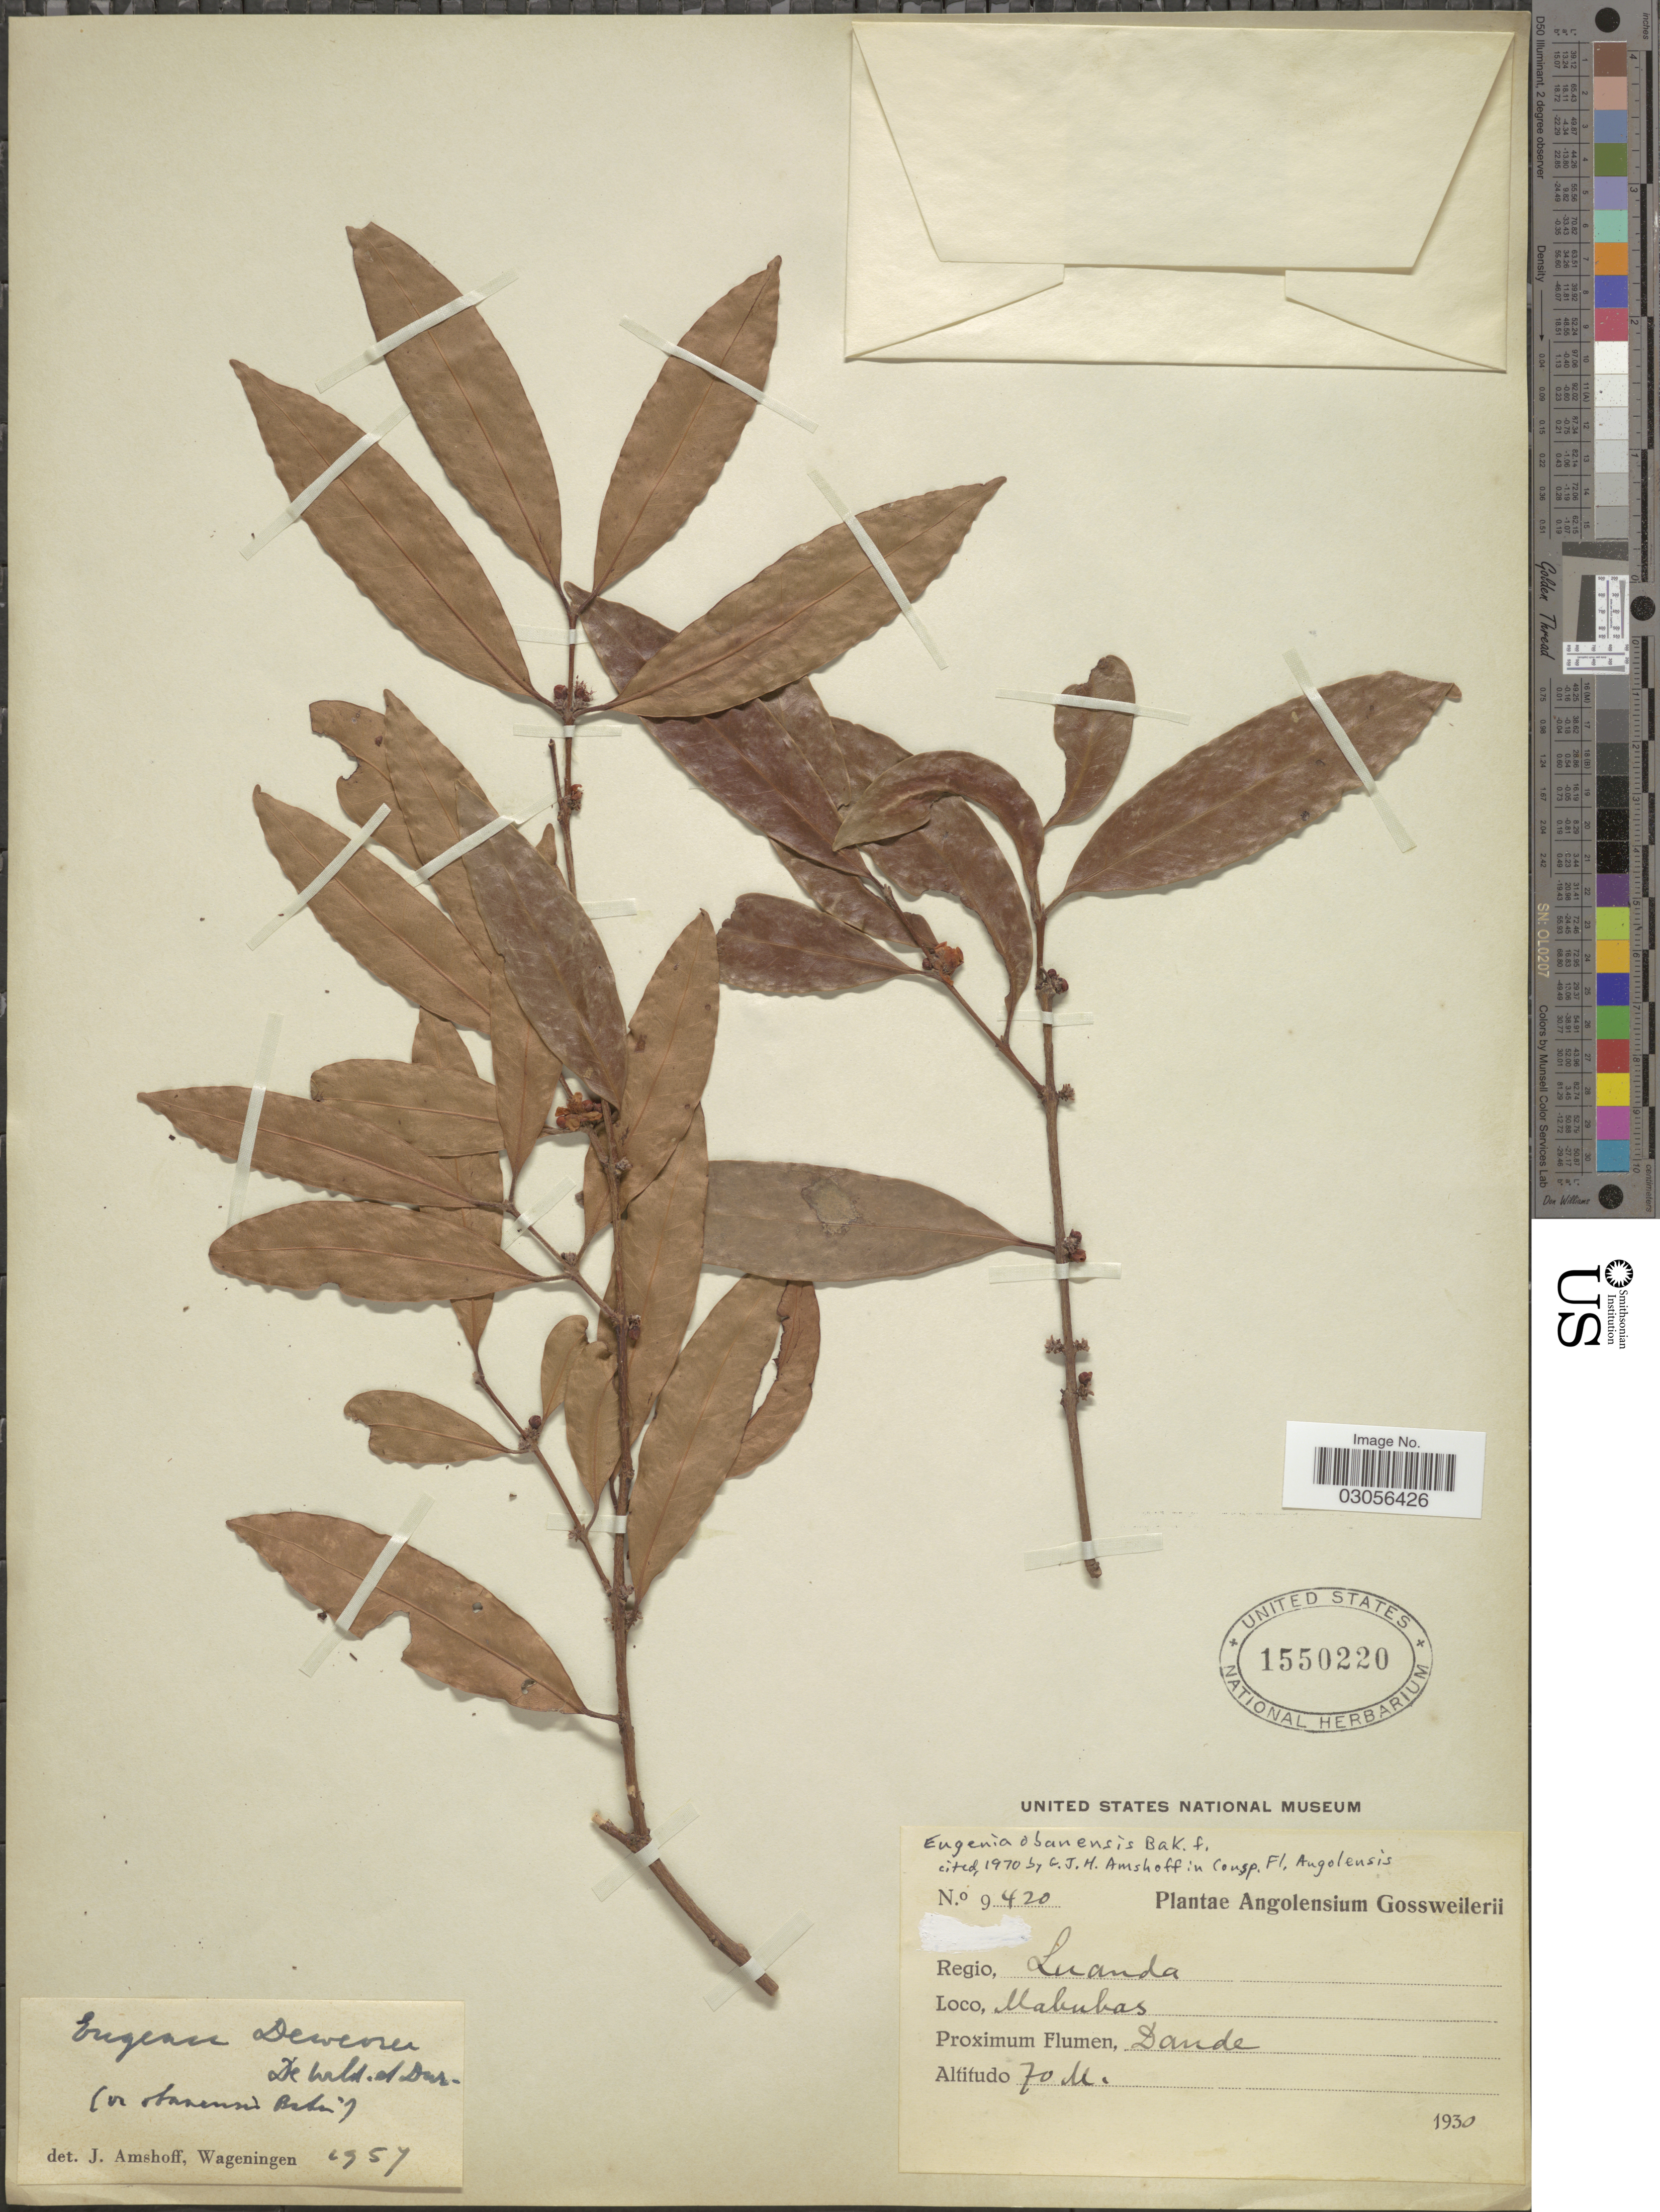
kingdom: Plantae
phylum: Tracheophyta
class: Magnoliopsida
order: Myrtales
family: Myrtaceae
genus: Eugenia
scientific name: Eugenia obanensis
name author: Baker f.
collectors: -. Gossweiler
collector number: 9420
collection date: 1930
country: Angola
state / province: Luanda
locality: Regio, Luanda, Mabubas, Dande.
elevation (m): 70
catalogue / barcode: US 1550220